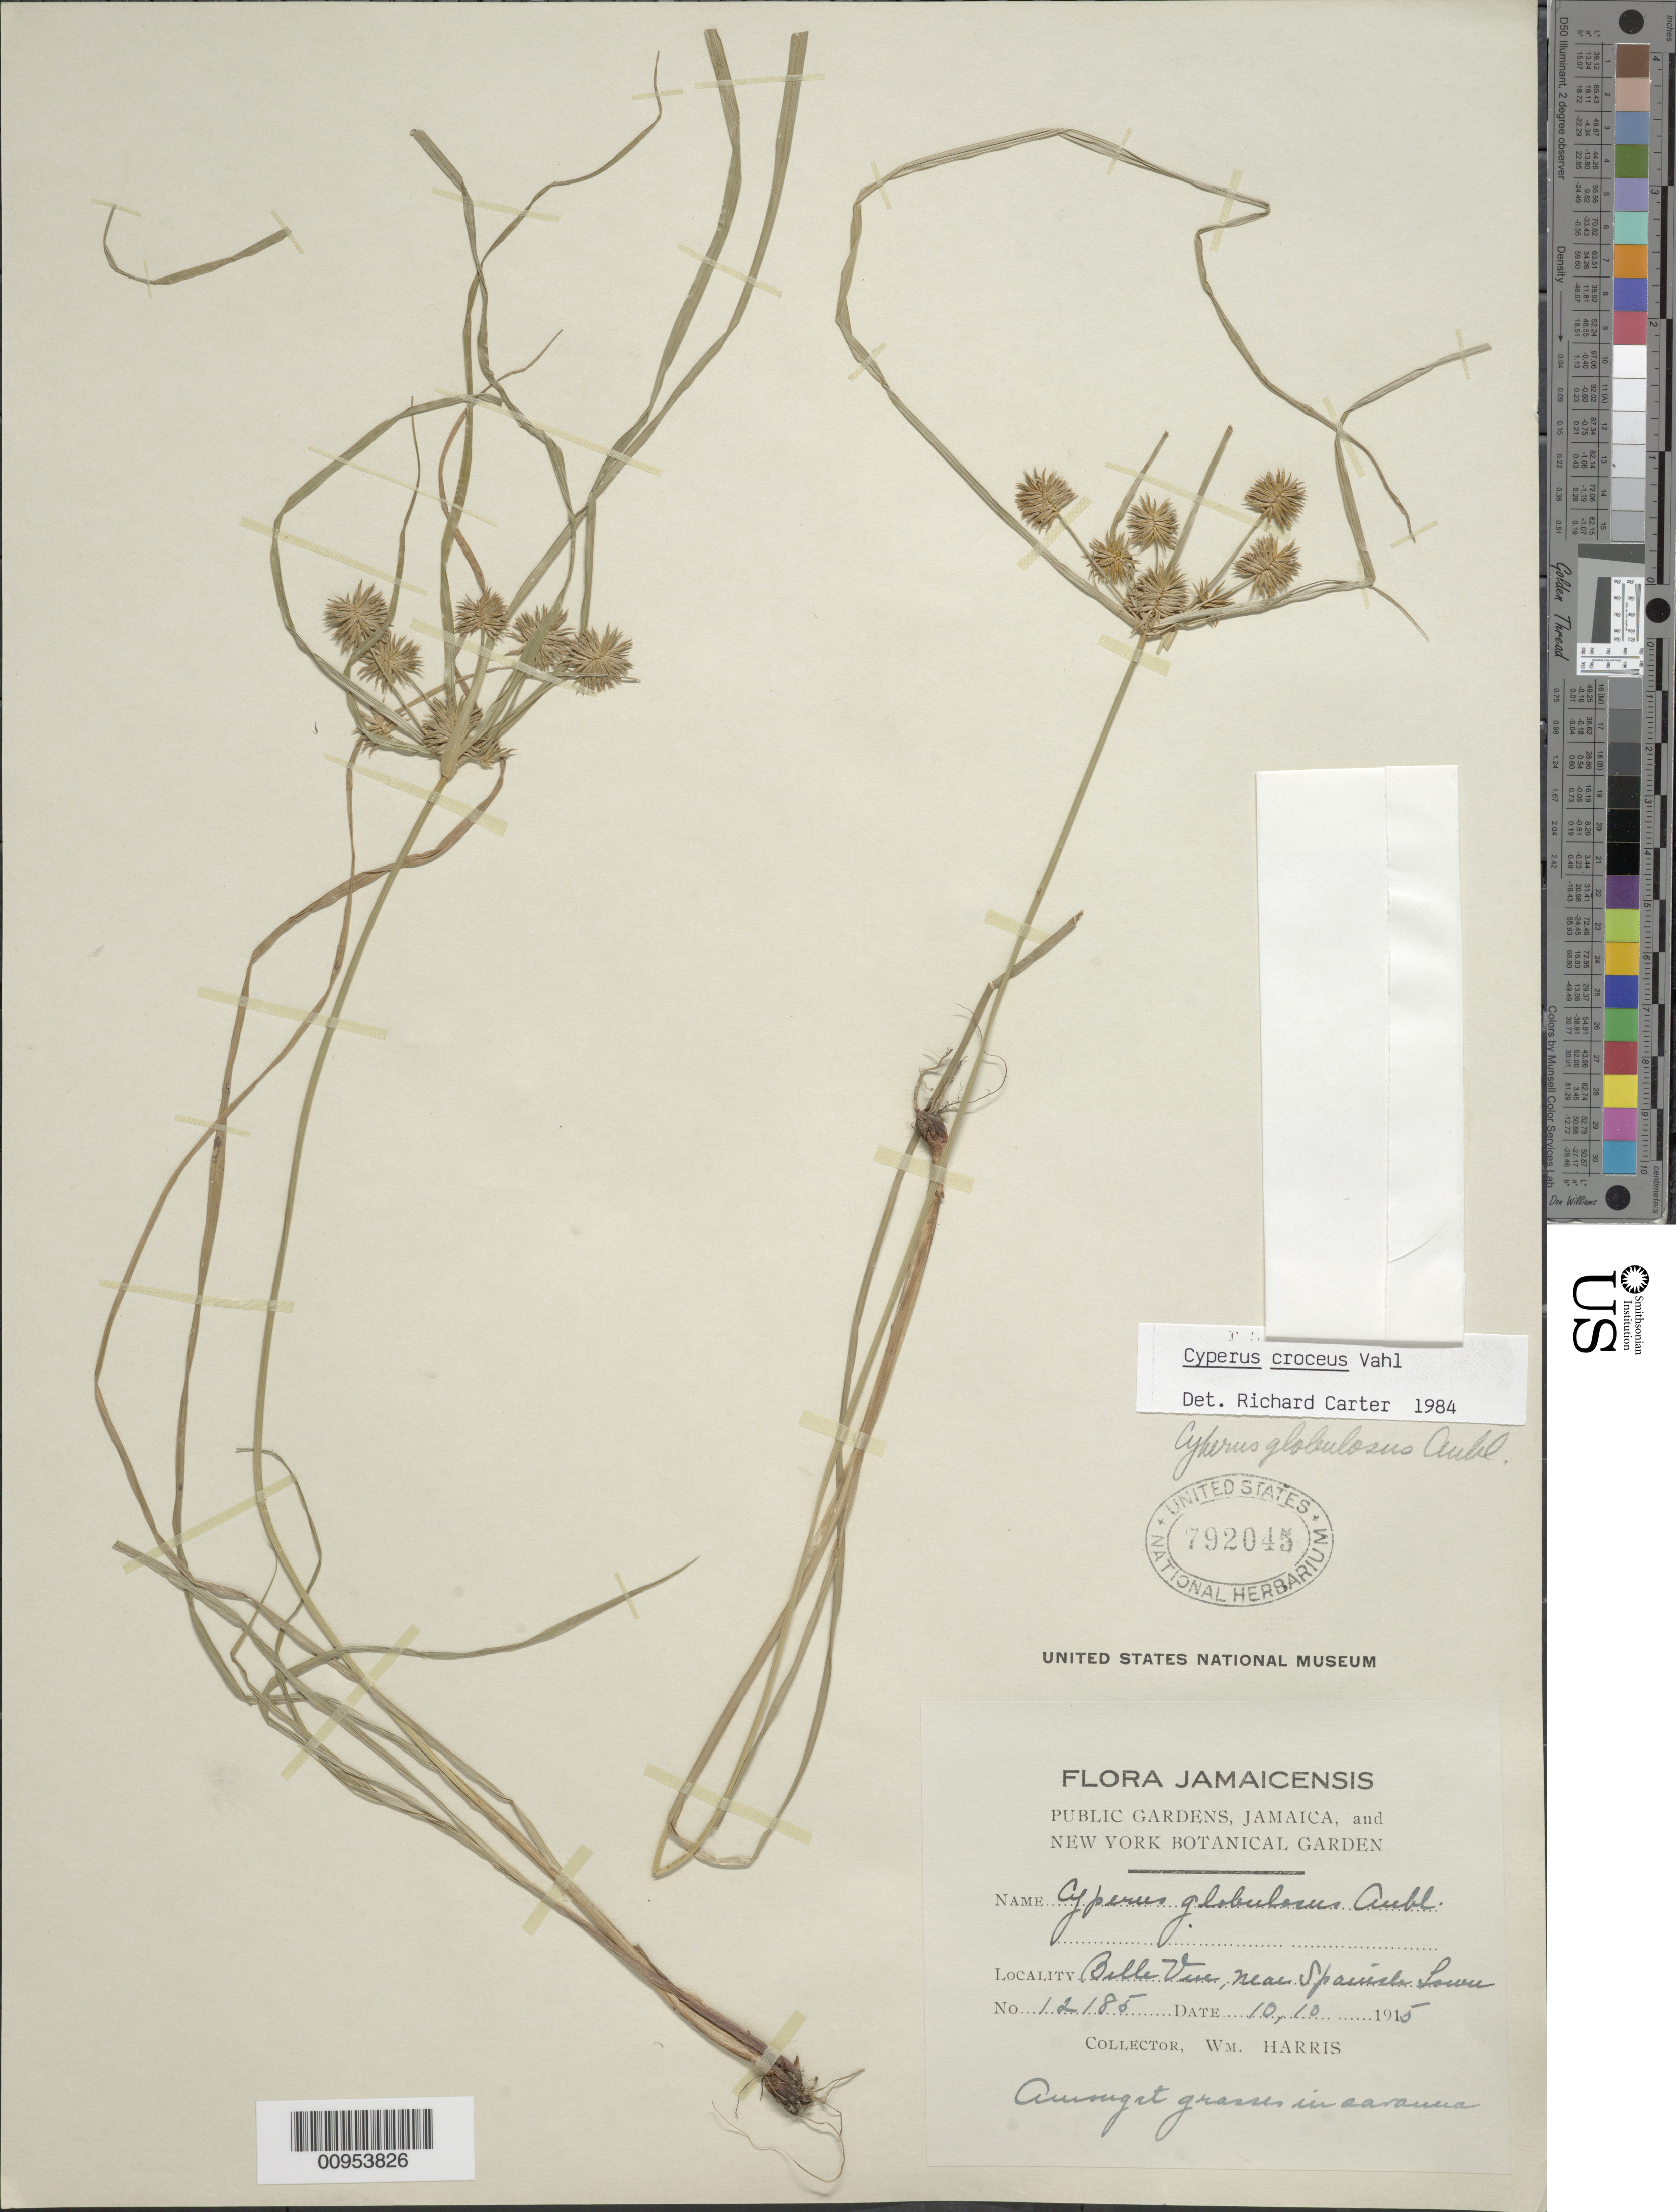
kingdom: Plantae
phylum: Tracheophyta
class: Liliopsida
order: Poales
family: Cyperaceae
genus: Cyperus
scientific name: Cyperus croceus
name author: Vahl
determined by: Carter, R.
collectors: W. H. Harris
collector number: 12185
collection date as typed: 10 Oct 1915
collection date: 1915-10-10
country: Jamaica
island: Jamaica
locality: Belle View, near Spanish Town, savanna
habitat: Amongst grasses in savannas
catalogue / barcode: US 792045